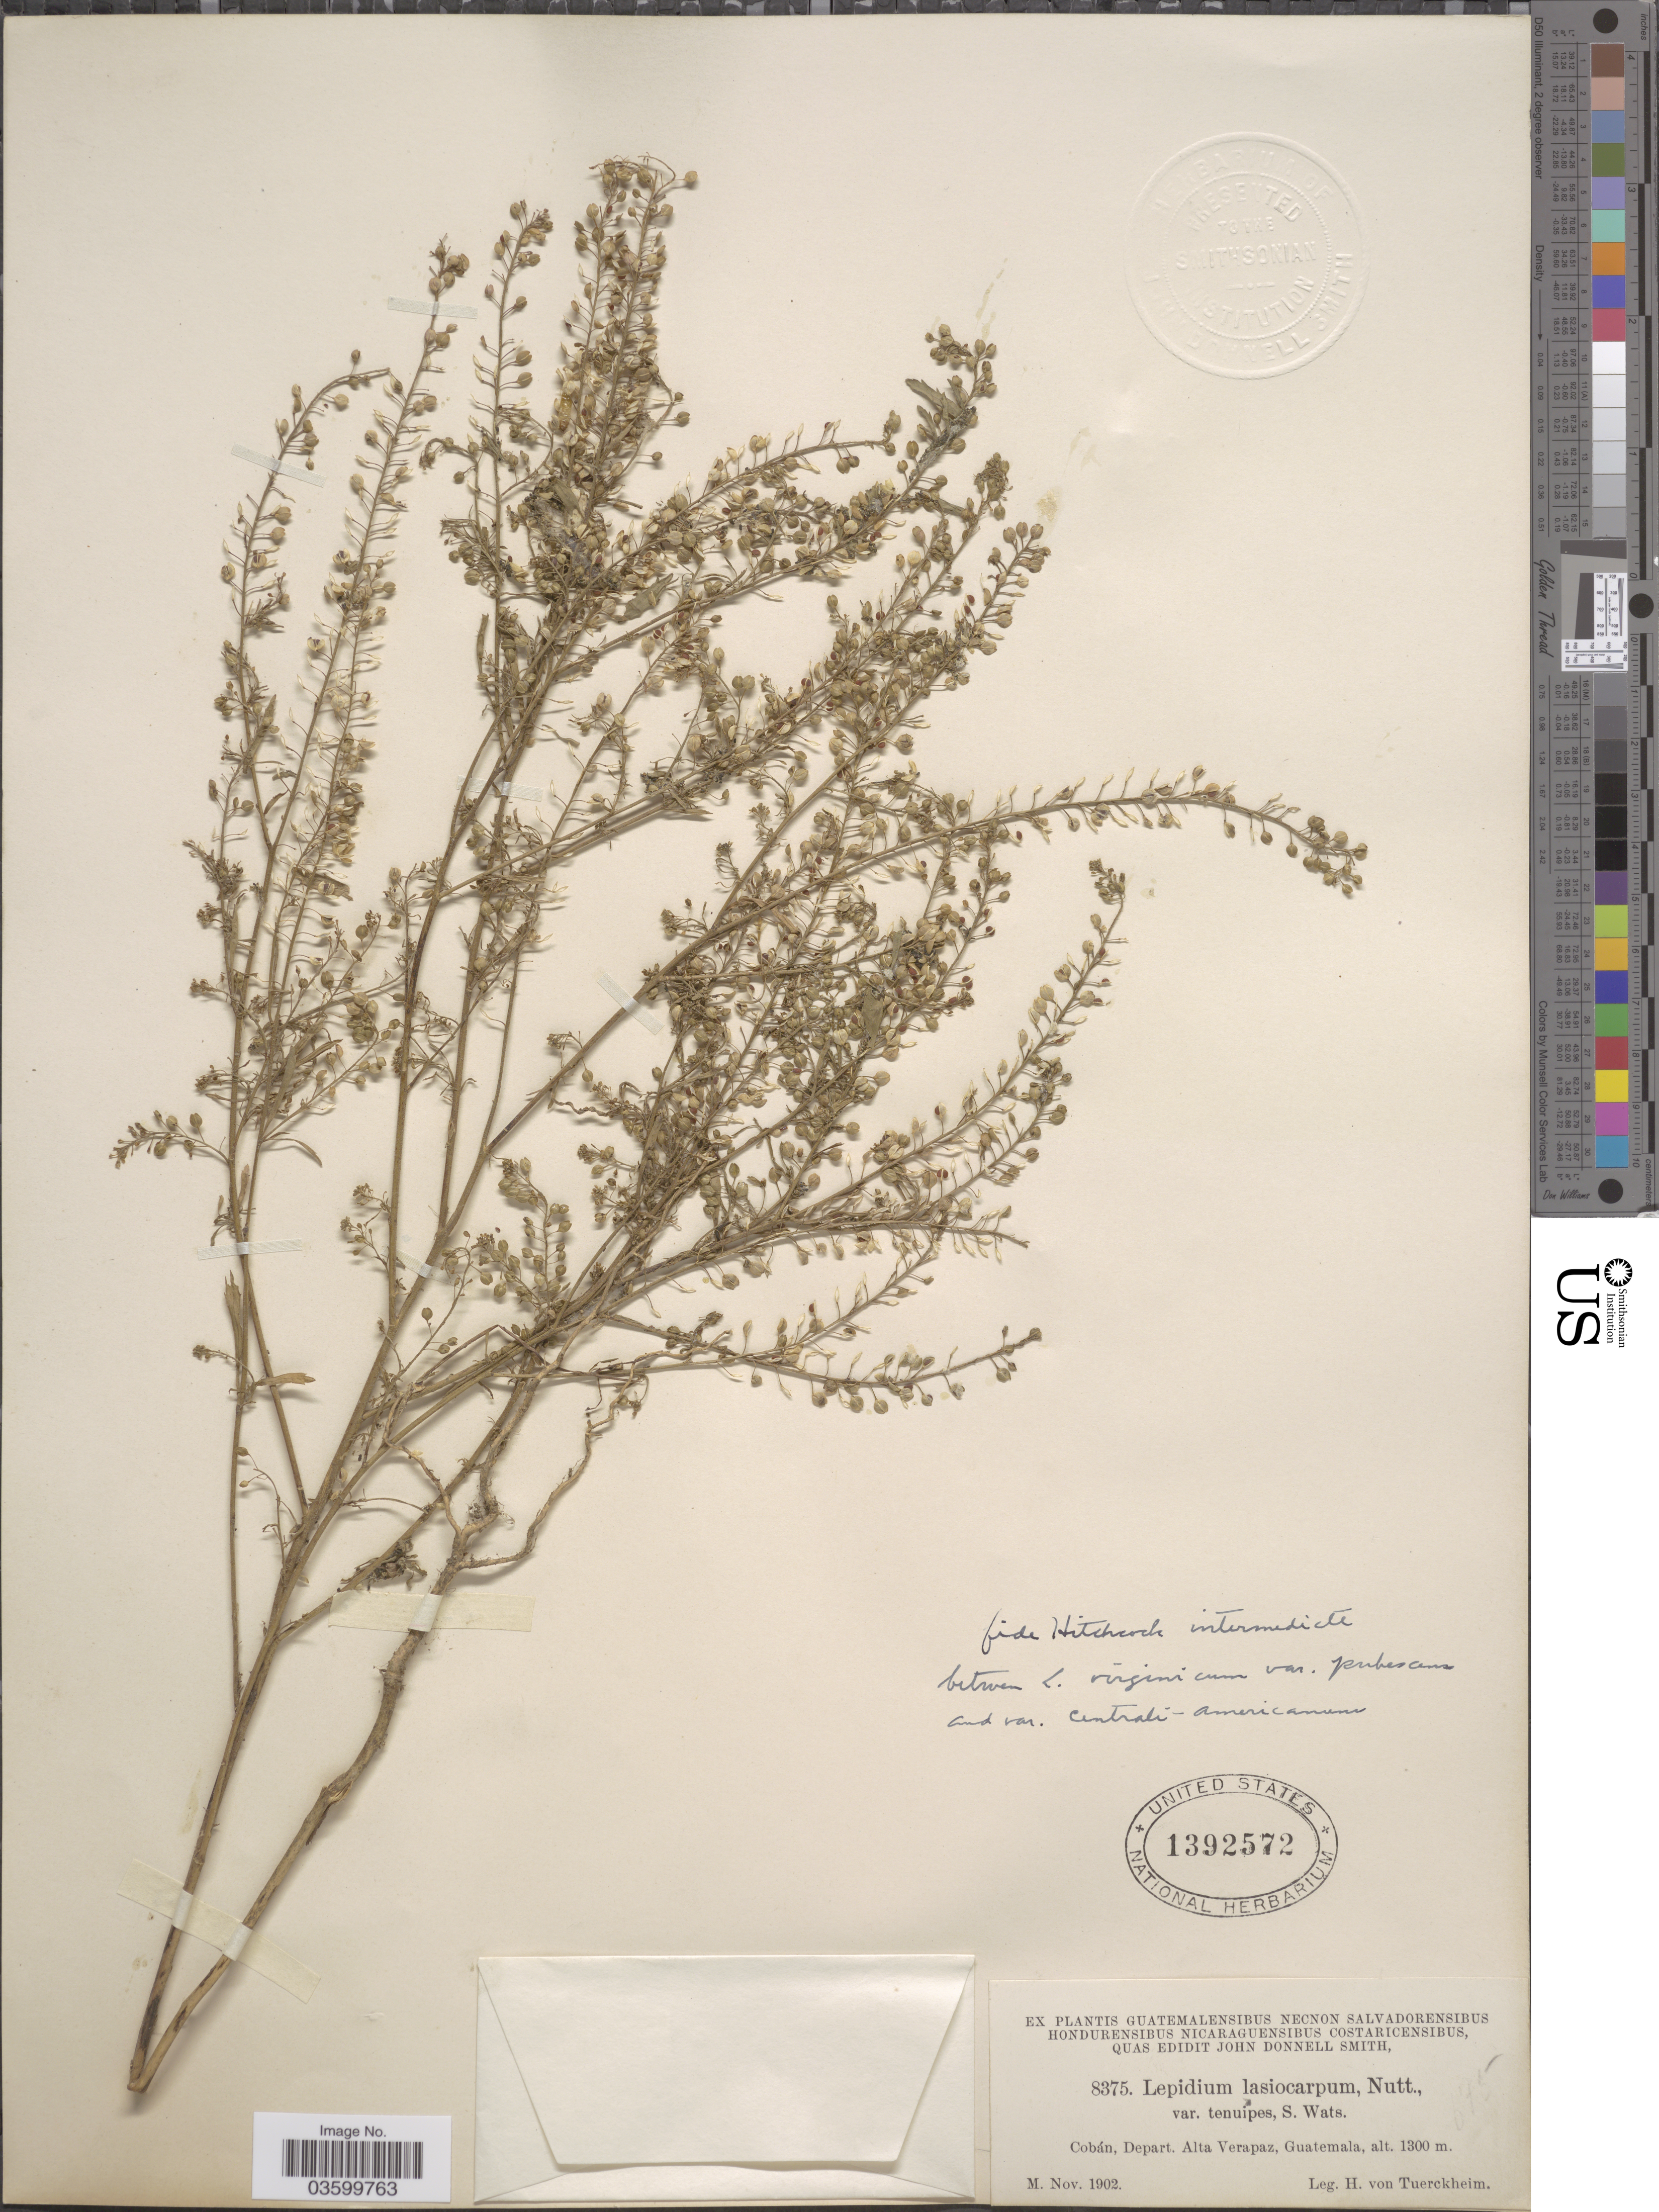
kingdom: Plantae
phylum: Tracheophyta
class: Magnoliopsida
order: Brassicales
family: Brassicaceae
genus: Lepidium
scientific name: Lepidium virginicum var. pubescens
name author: (Greene) C.L. Hitchc.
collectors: H. von Türckheim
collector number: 8375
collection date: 1902-11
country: Guatemala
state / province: Alta Verapaz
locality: Cobán, Depart. Alta Verapaz.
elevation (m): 1300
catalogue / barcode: US 1392572